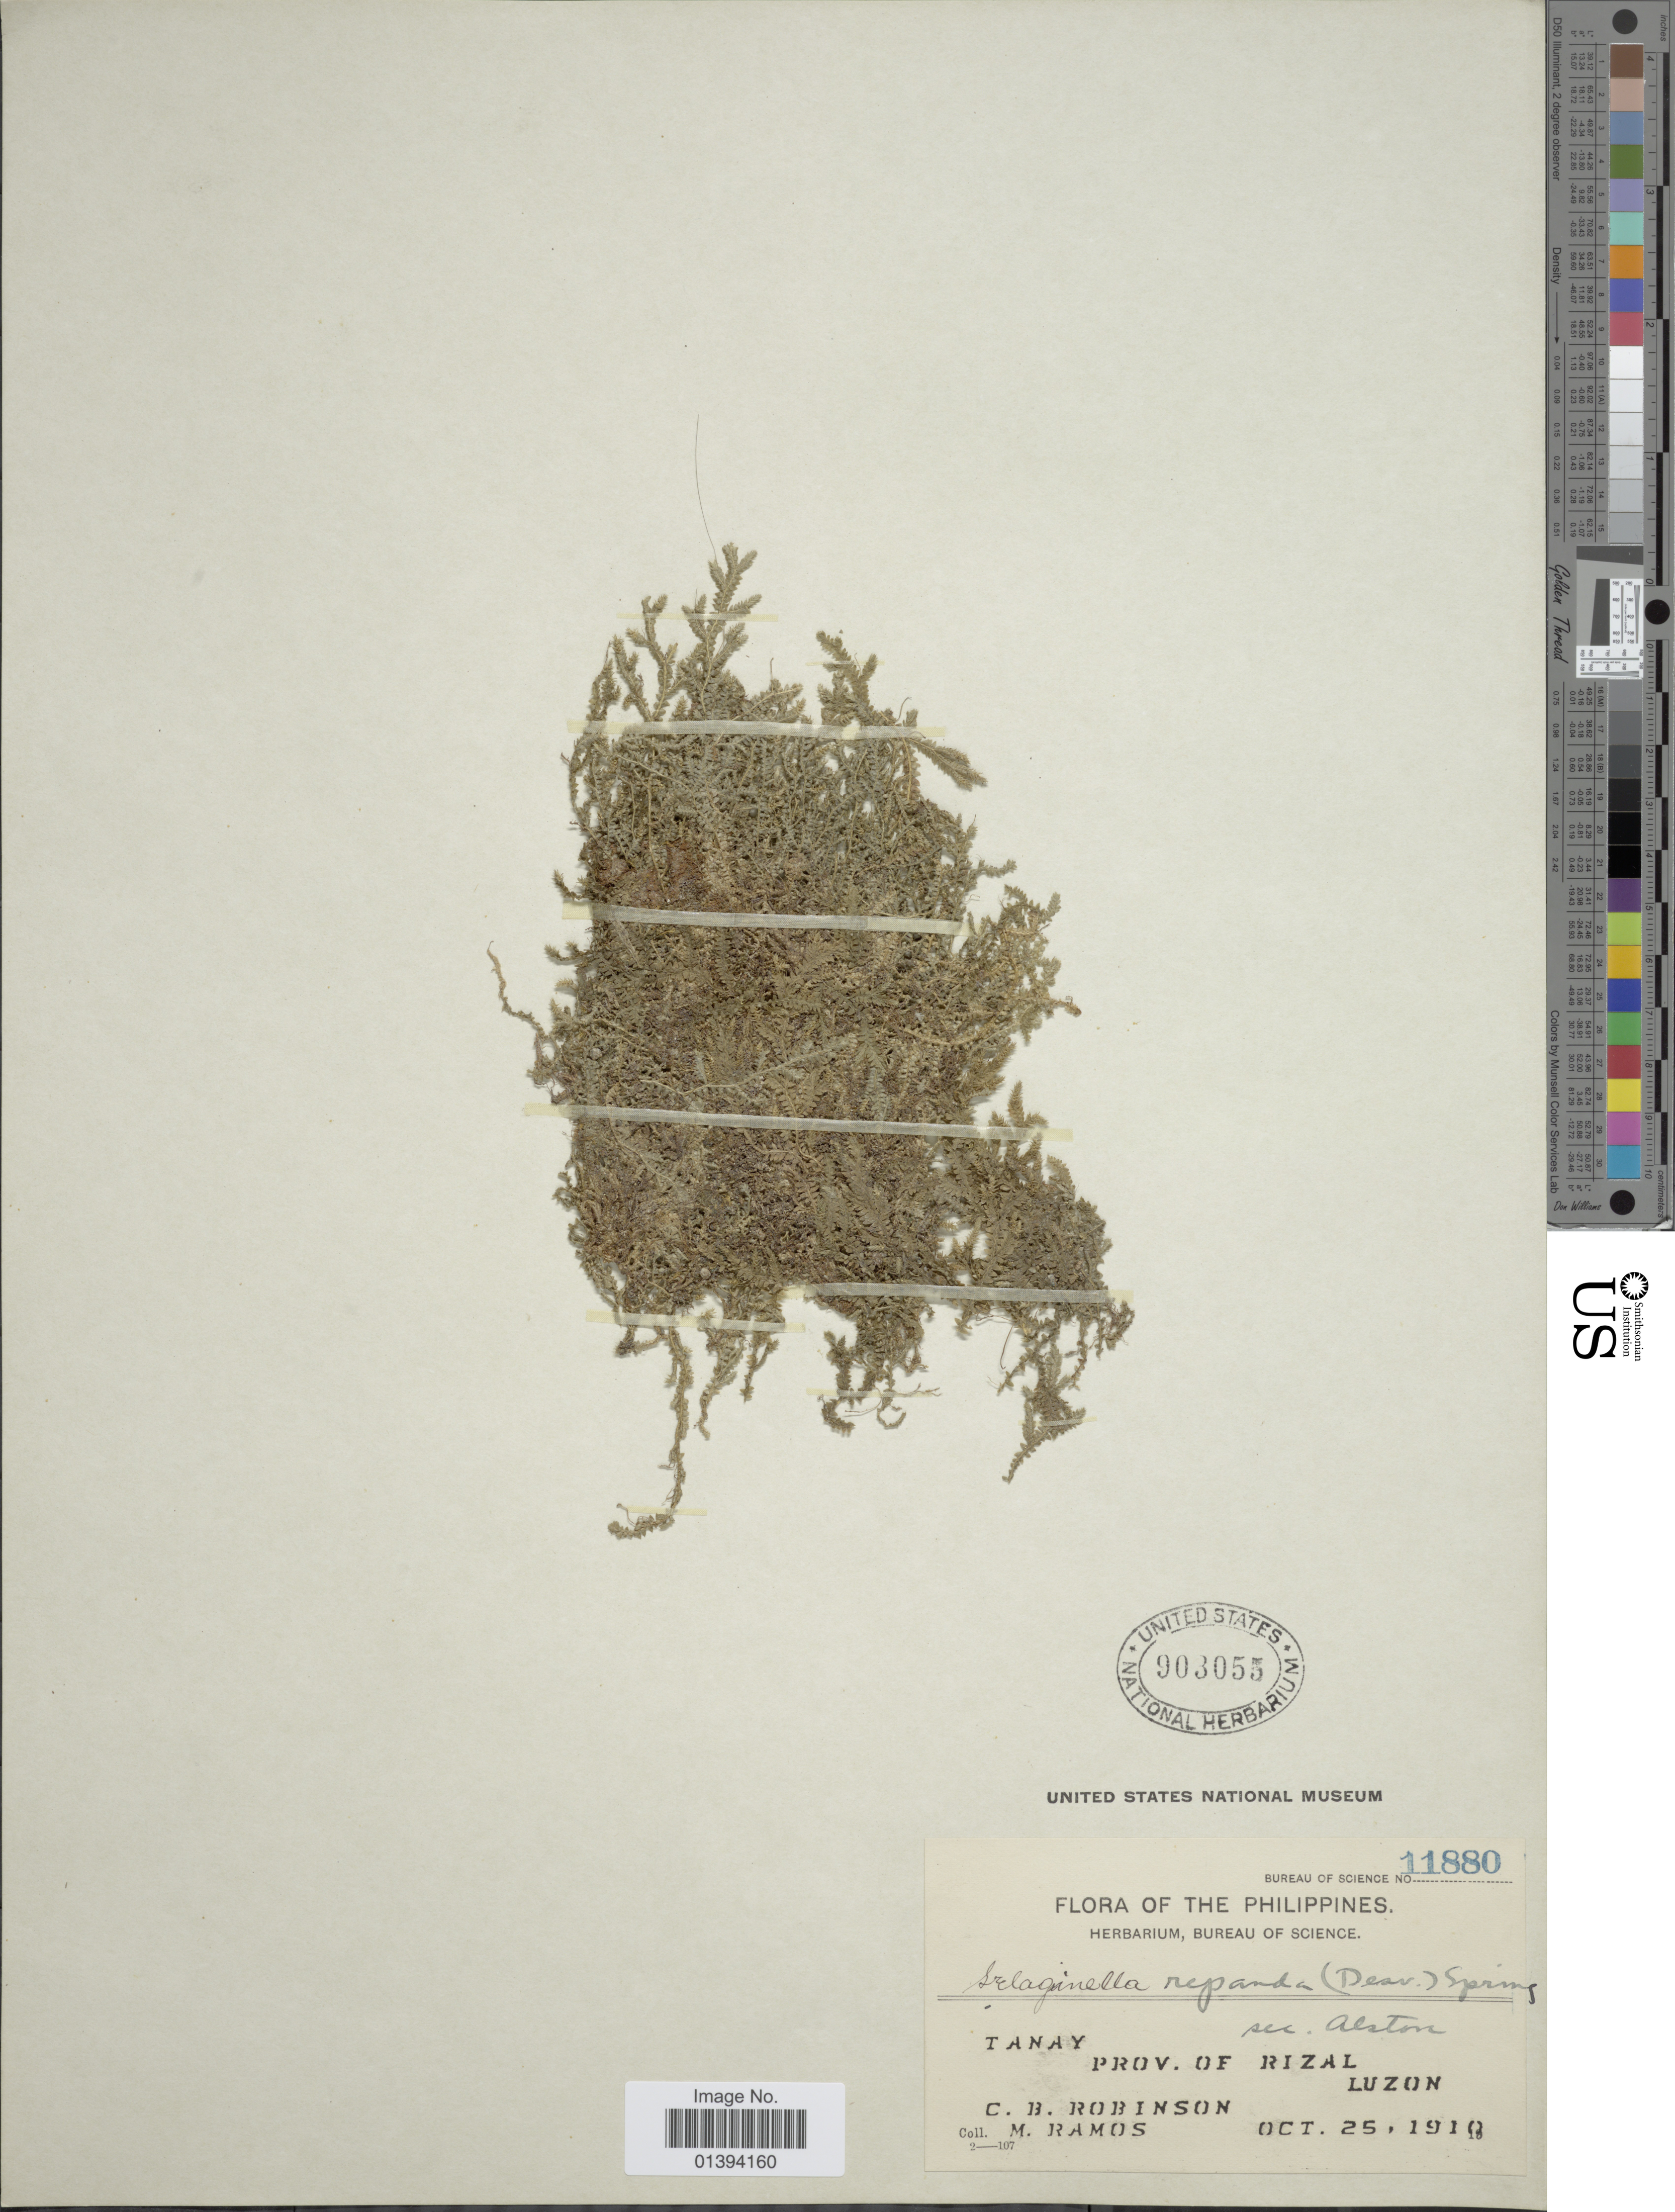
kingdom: Plantae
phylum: Tracheophyta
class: Lycopodiopsida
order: Selaginellales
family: Selaginellaceae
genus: Selaginella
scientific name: Selaginella repanda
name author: (Desv. ex Poir.) Spring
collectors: C. Robinson & M. Ramos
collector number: Bureau of Science 11880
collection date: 1910-10-25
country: Philippines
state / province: Central Luzon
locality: Tanay prov. of Rizal, Luzon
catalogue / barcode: US 903055